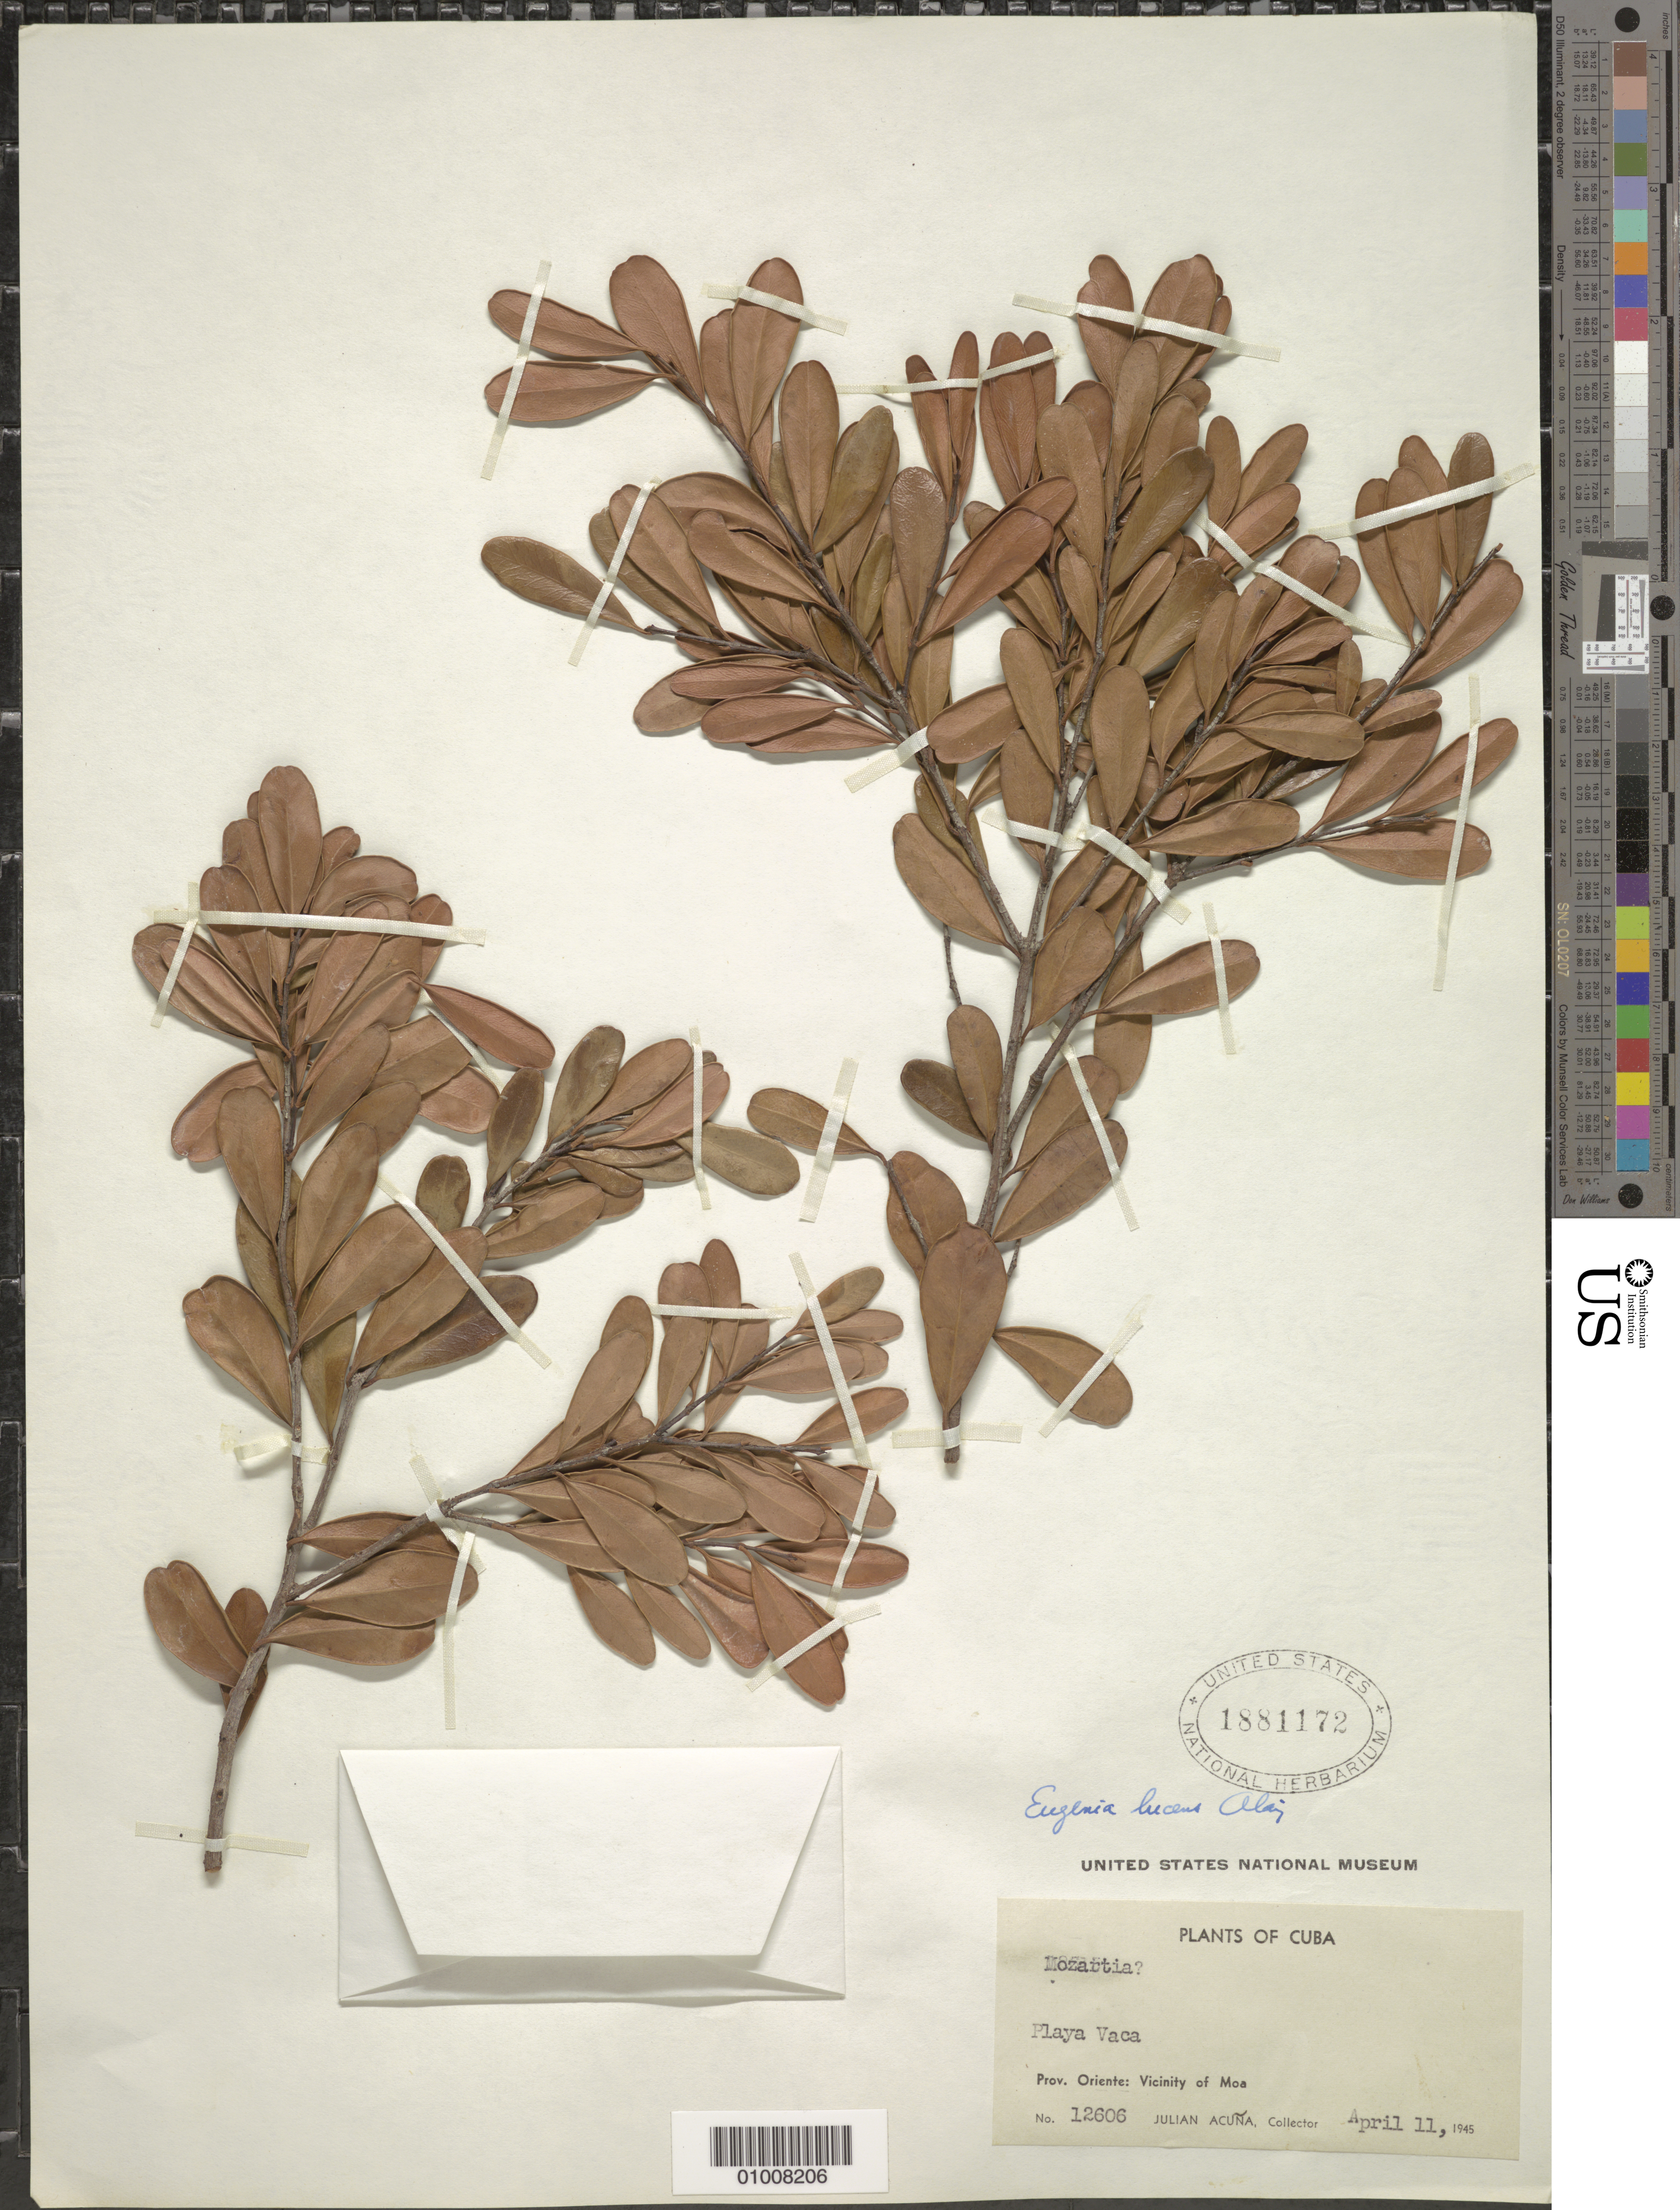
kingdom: Plantae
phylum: Tracheophyta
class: Magnoliopsida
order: Myrtales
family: Myrtaceae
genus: Eugenia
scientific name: Eugenia lucens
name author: Alain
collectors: J. Acuña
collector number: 12606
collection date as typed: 11 Apr 1945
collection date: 1945-04-11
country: Cuba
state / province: Holguín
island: Cuba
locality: Playa Vaca, vicinity of Moa [Oriente]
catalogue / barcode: US 1881172